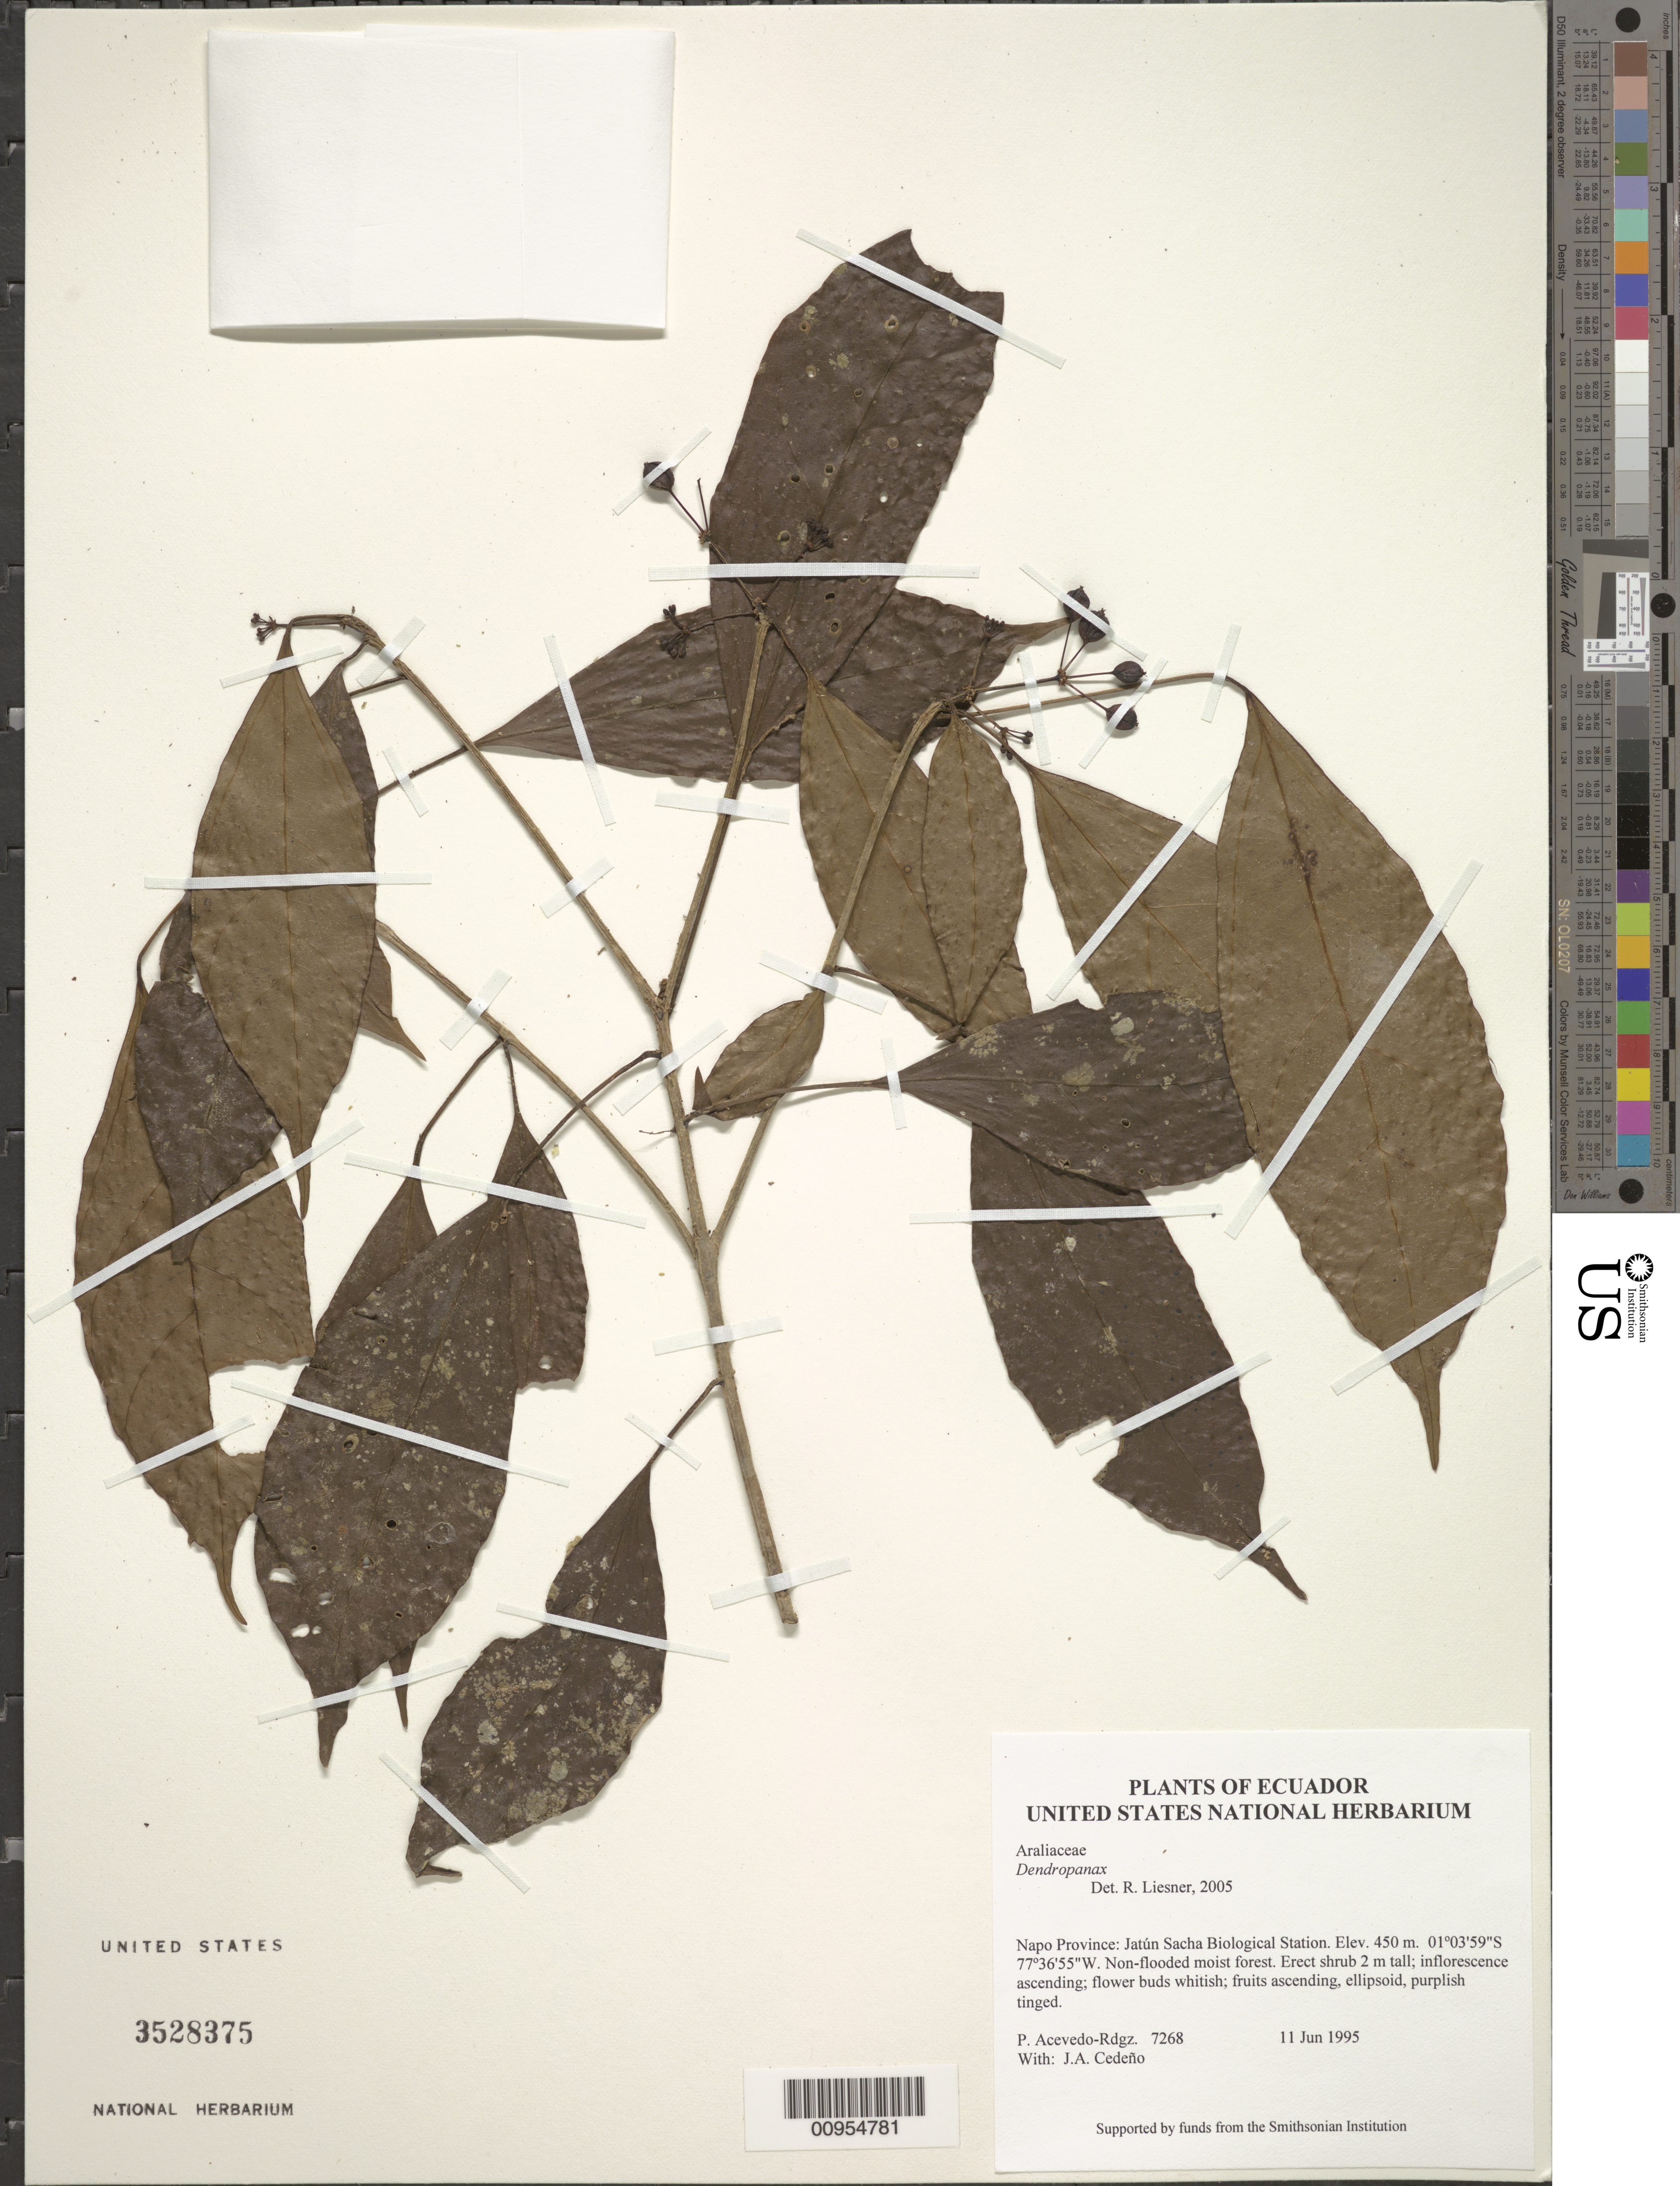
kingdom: Plantae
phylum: Tracheophyta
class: Magnoliopsida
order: Apiales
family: Araliaceae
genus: Dendropanax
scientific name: Dendropanax sp.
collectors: P. Acevedo-Rodr. & J. A. Cedeño M.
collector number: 7268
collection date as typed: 11 Jun 1995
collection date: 1995-06-11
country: Ecuador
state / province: Napo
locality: Napo Province: Jatún Sacha Biological Station.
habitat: Non-flooded moist forest.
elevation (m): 450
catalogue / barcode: US 3528375